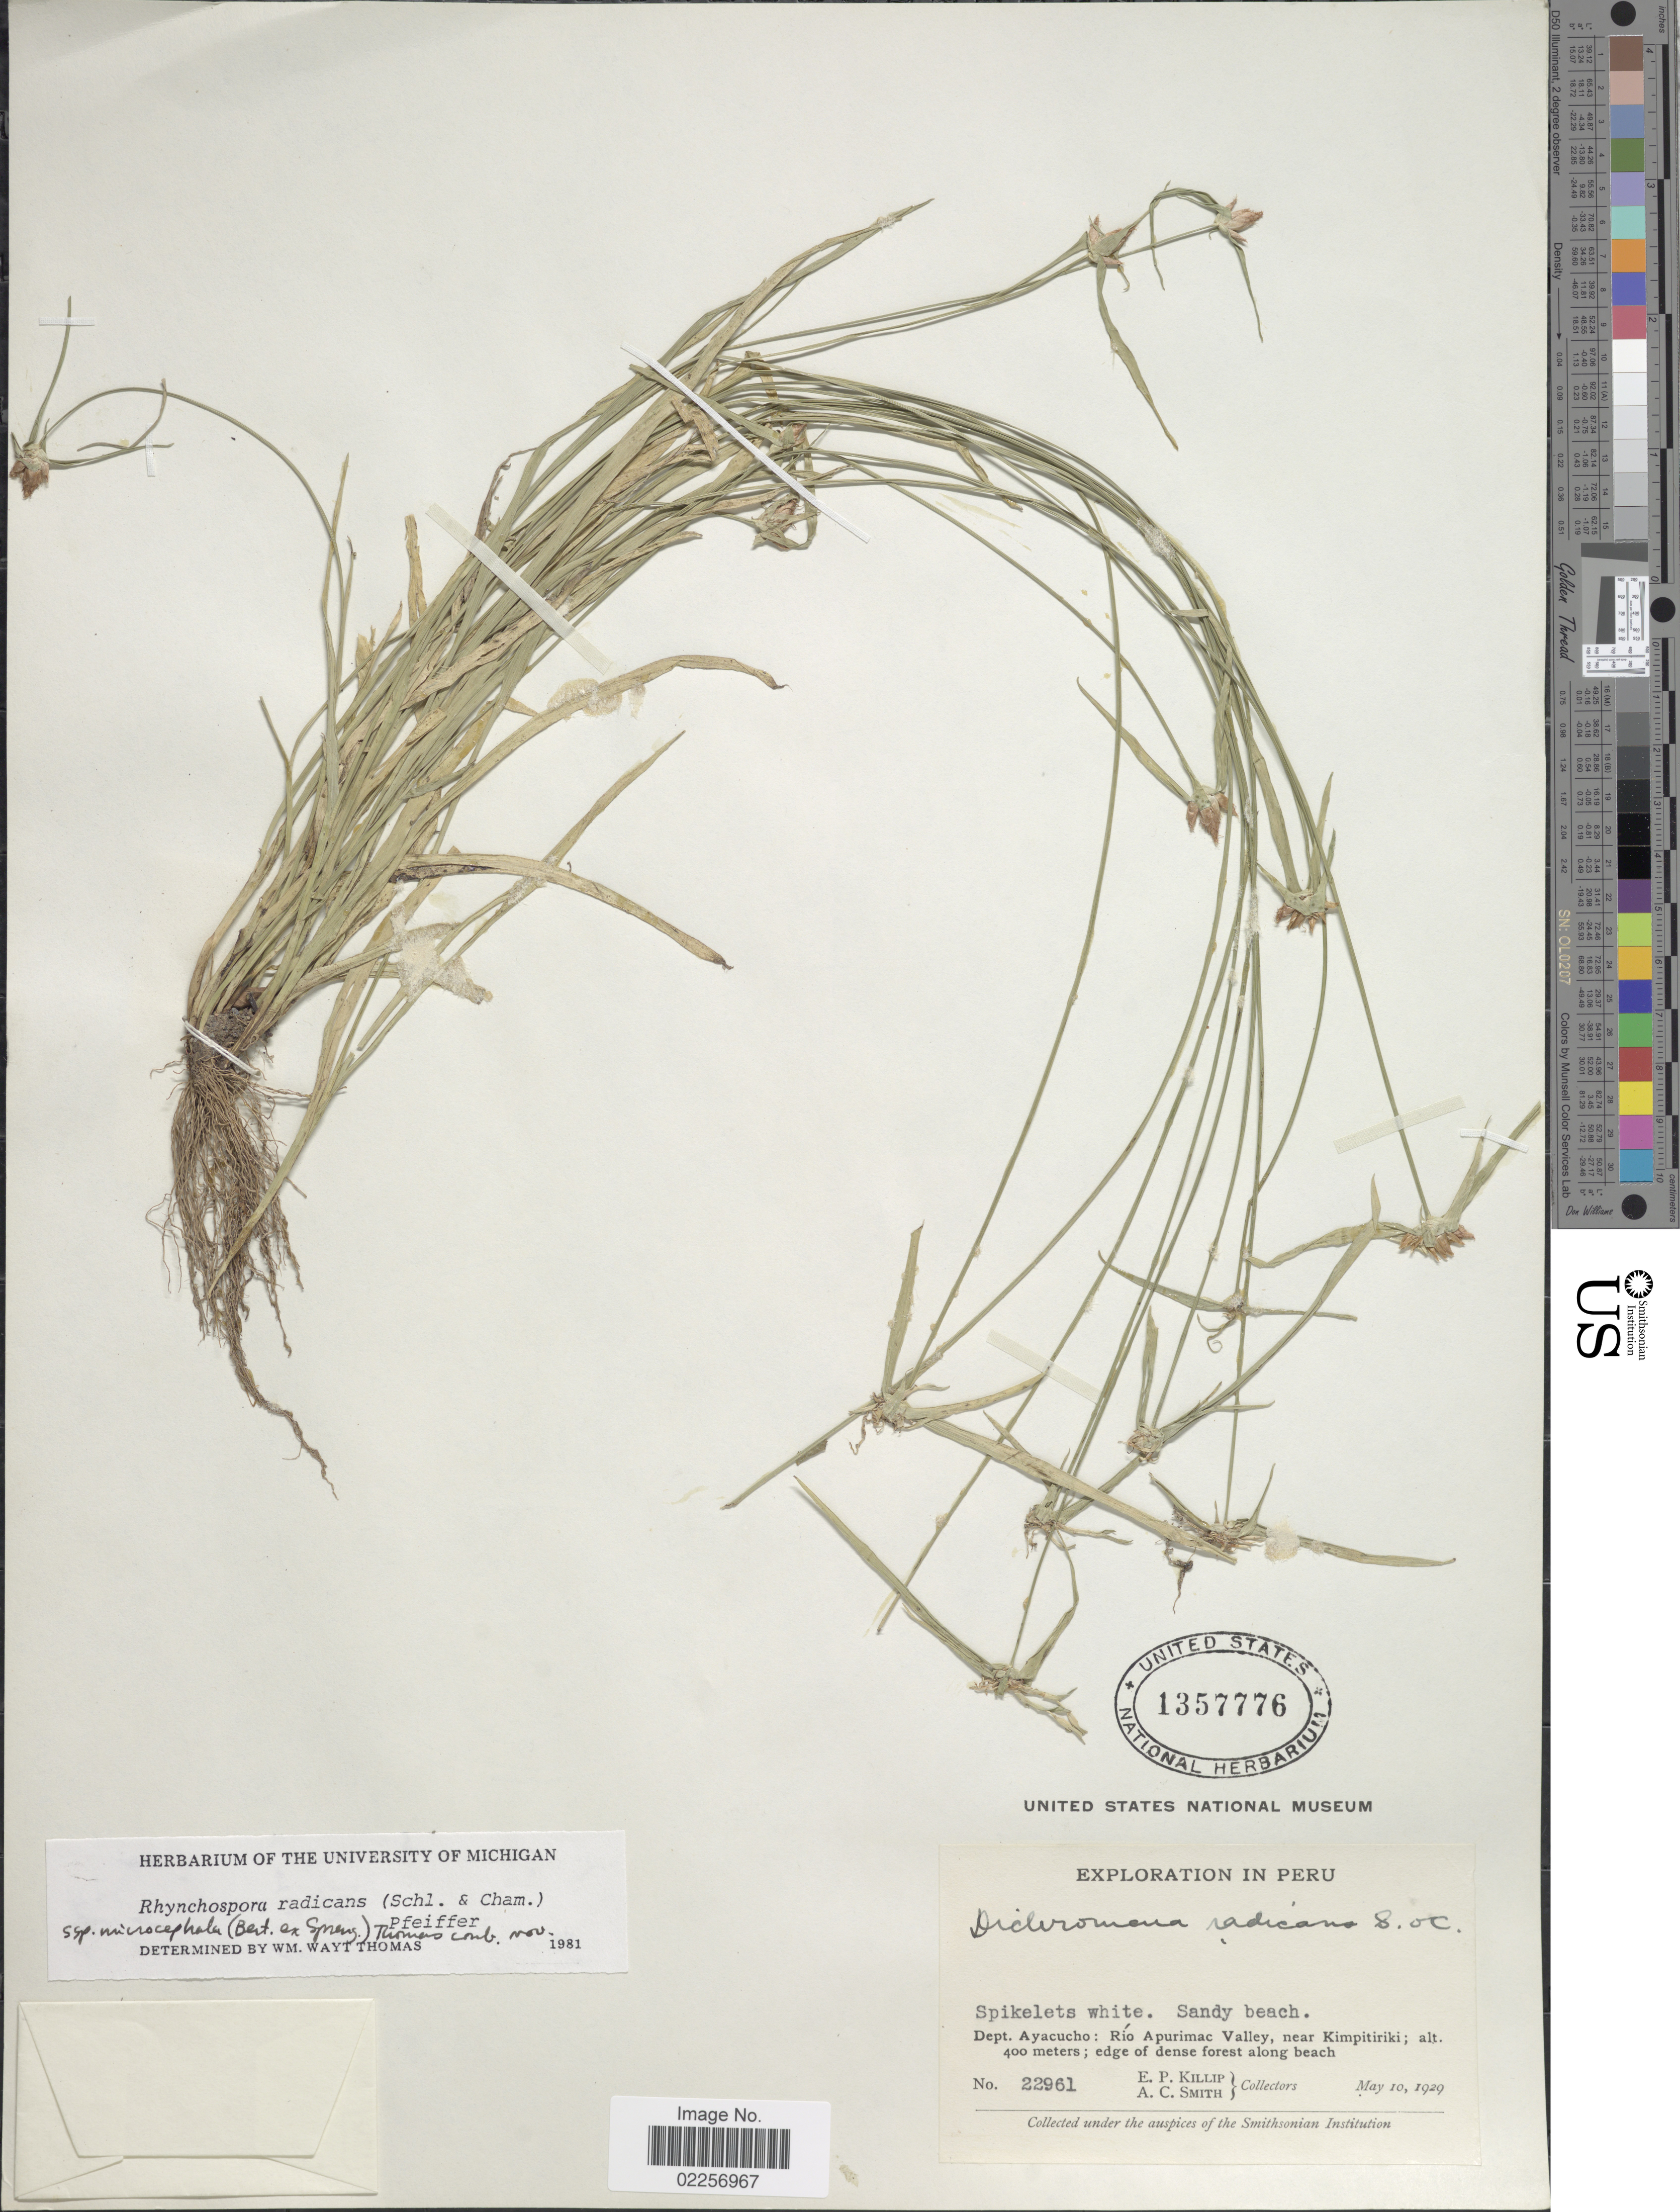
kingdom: Plantae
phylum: Tracheophyta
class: Liliopsida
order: Poales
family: Cyperaceae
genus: Rhynchospora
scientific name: Rhynchospora radicans subsp. microcephala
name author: (Bertero ex Spreng.) W.W. Thomas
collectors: E. P. Killip & A. C. Smith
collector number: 22961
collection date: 1929-05-10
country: Peru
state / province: Ayacucho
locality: Rio Apurimac Valley, near Kimpitiriki; edge of dense forest along beach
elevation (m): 400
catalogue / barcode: US 1357776